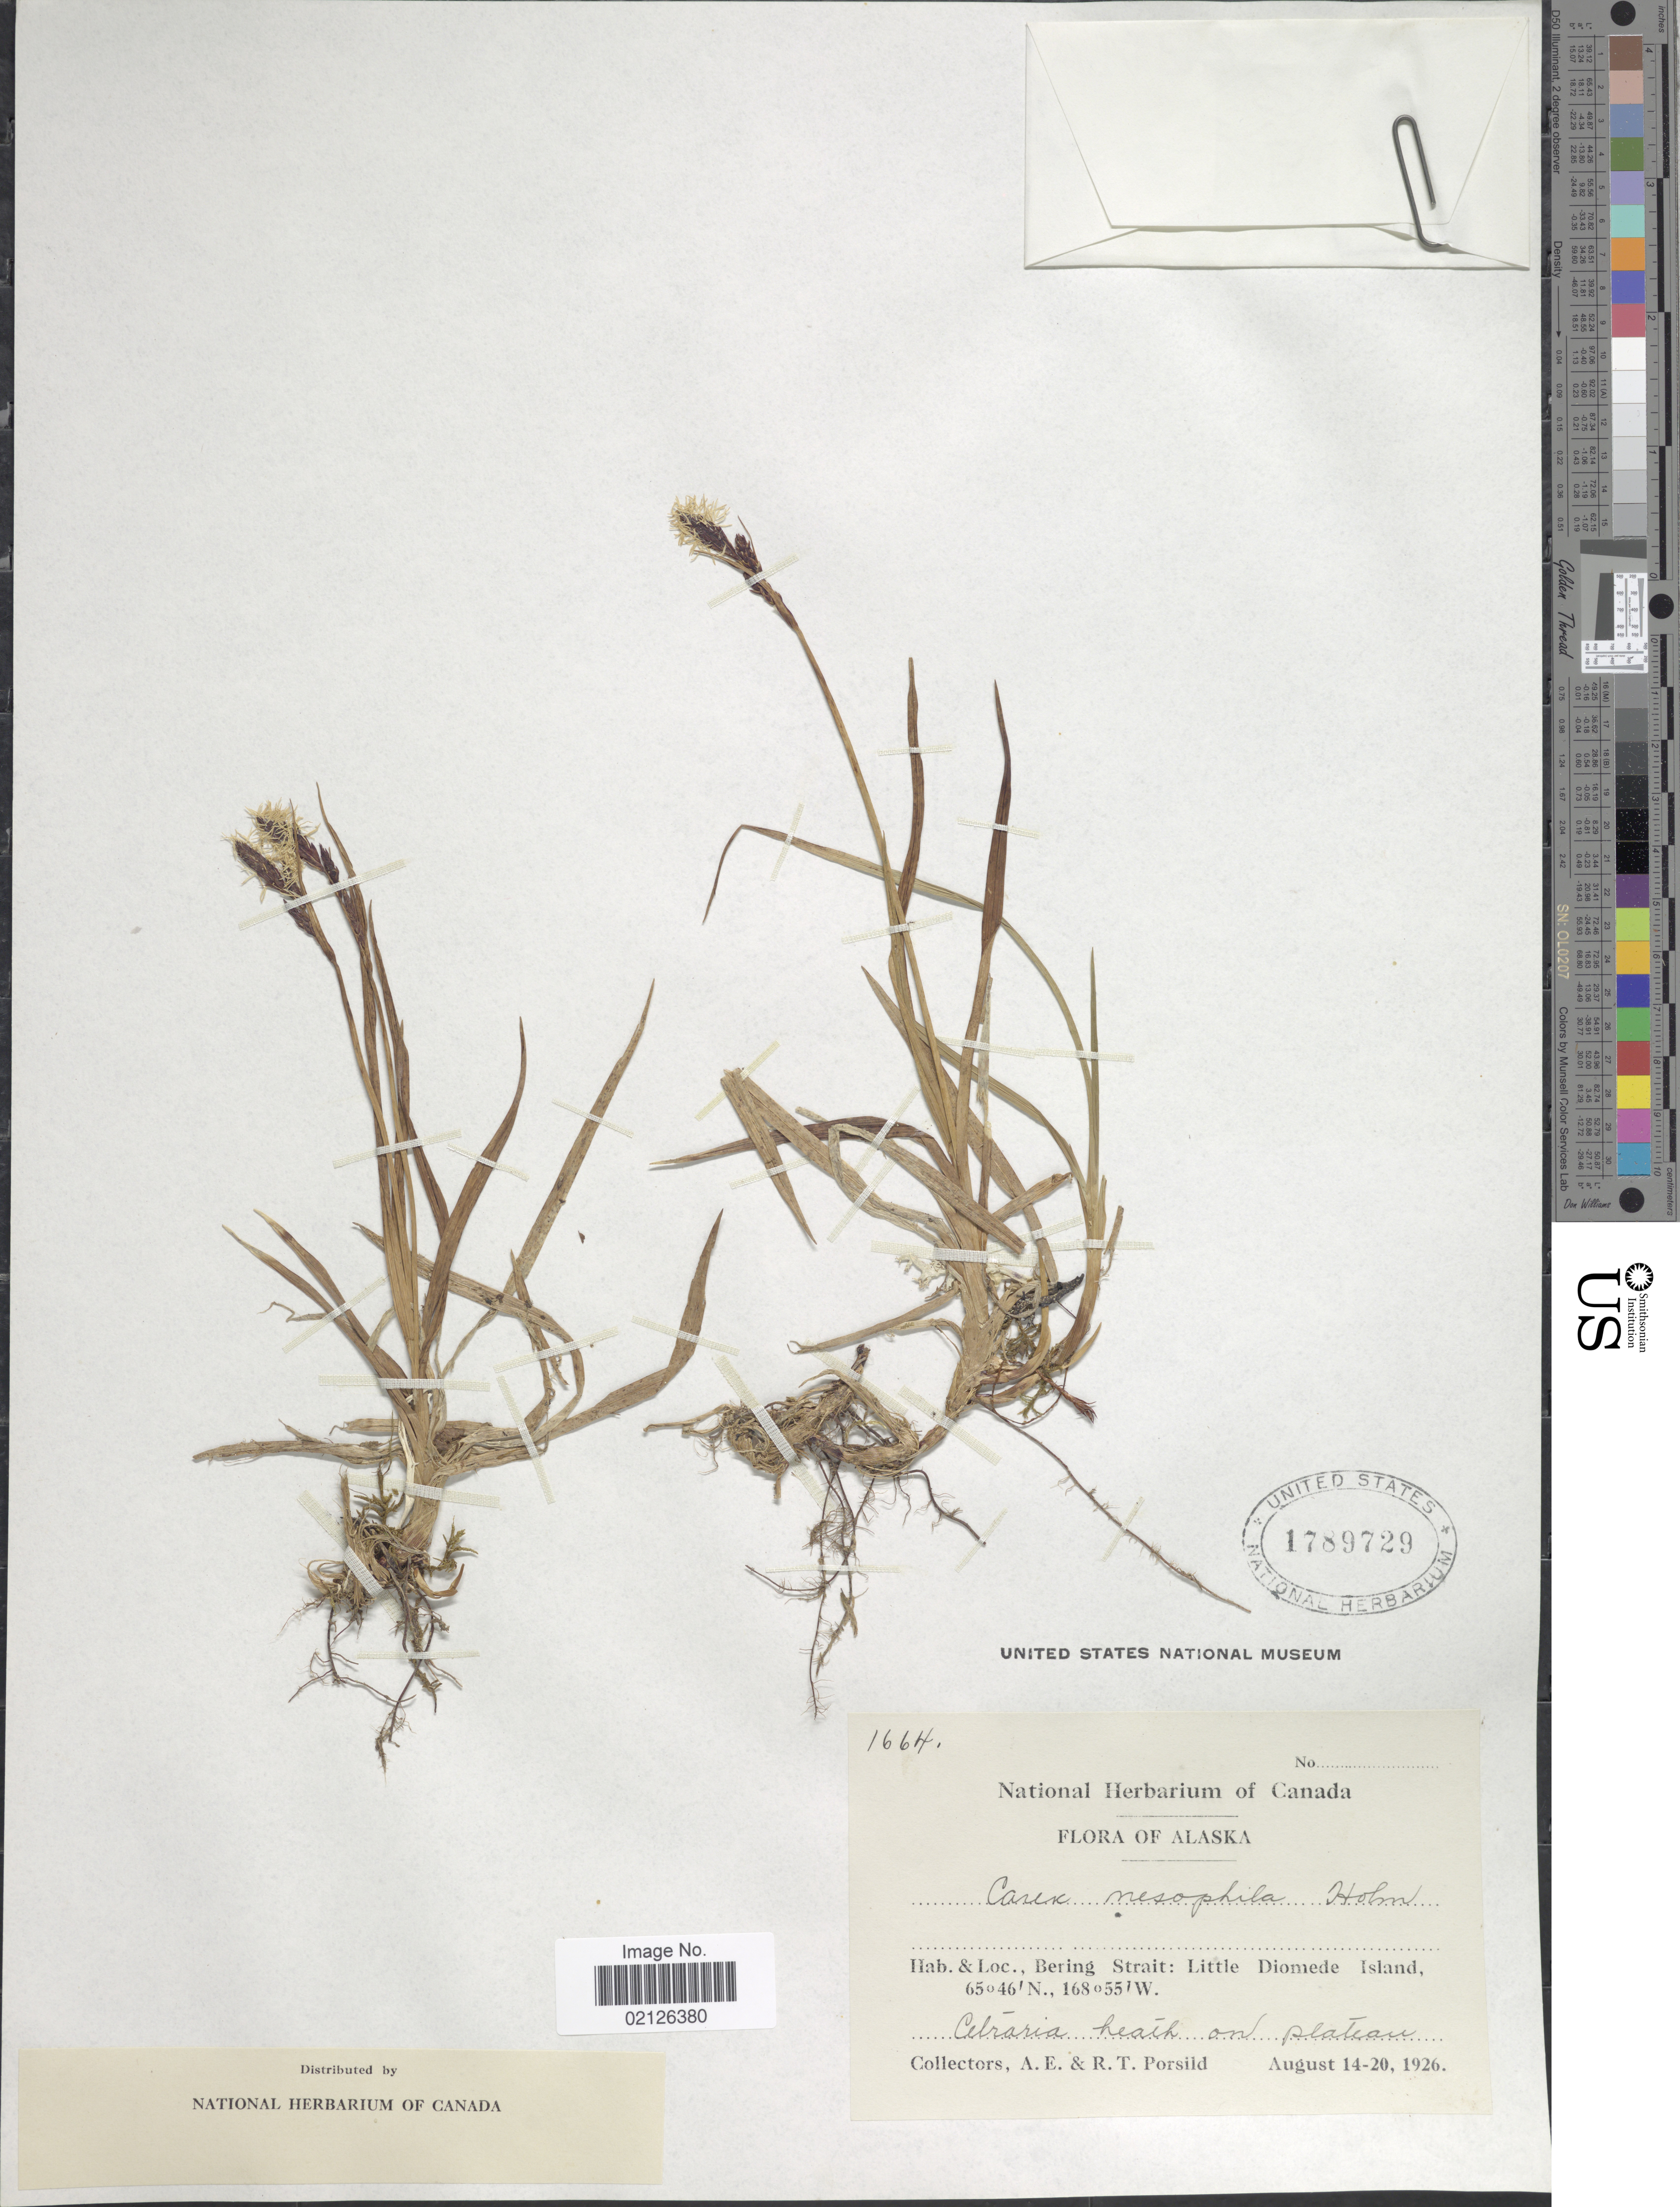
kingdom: Plantae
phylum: Tracheophyta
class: Liliopsida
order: Poales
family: Cyperaceae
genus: Carex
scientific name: Carex microchaeta subsp. nesophila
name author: (Holm) D.F. Murray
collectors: A. E. Porsild & R. T. Porsild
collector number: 1664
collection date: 1926-08-14/1926-08-20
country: United States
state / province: Alaska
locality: Bering Strait: Little Diomede Island, Celraria heath on plateau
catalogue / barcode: US 1789729